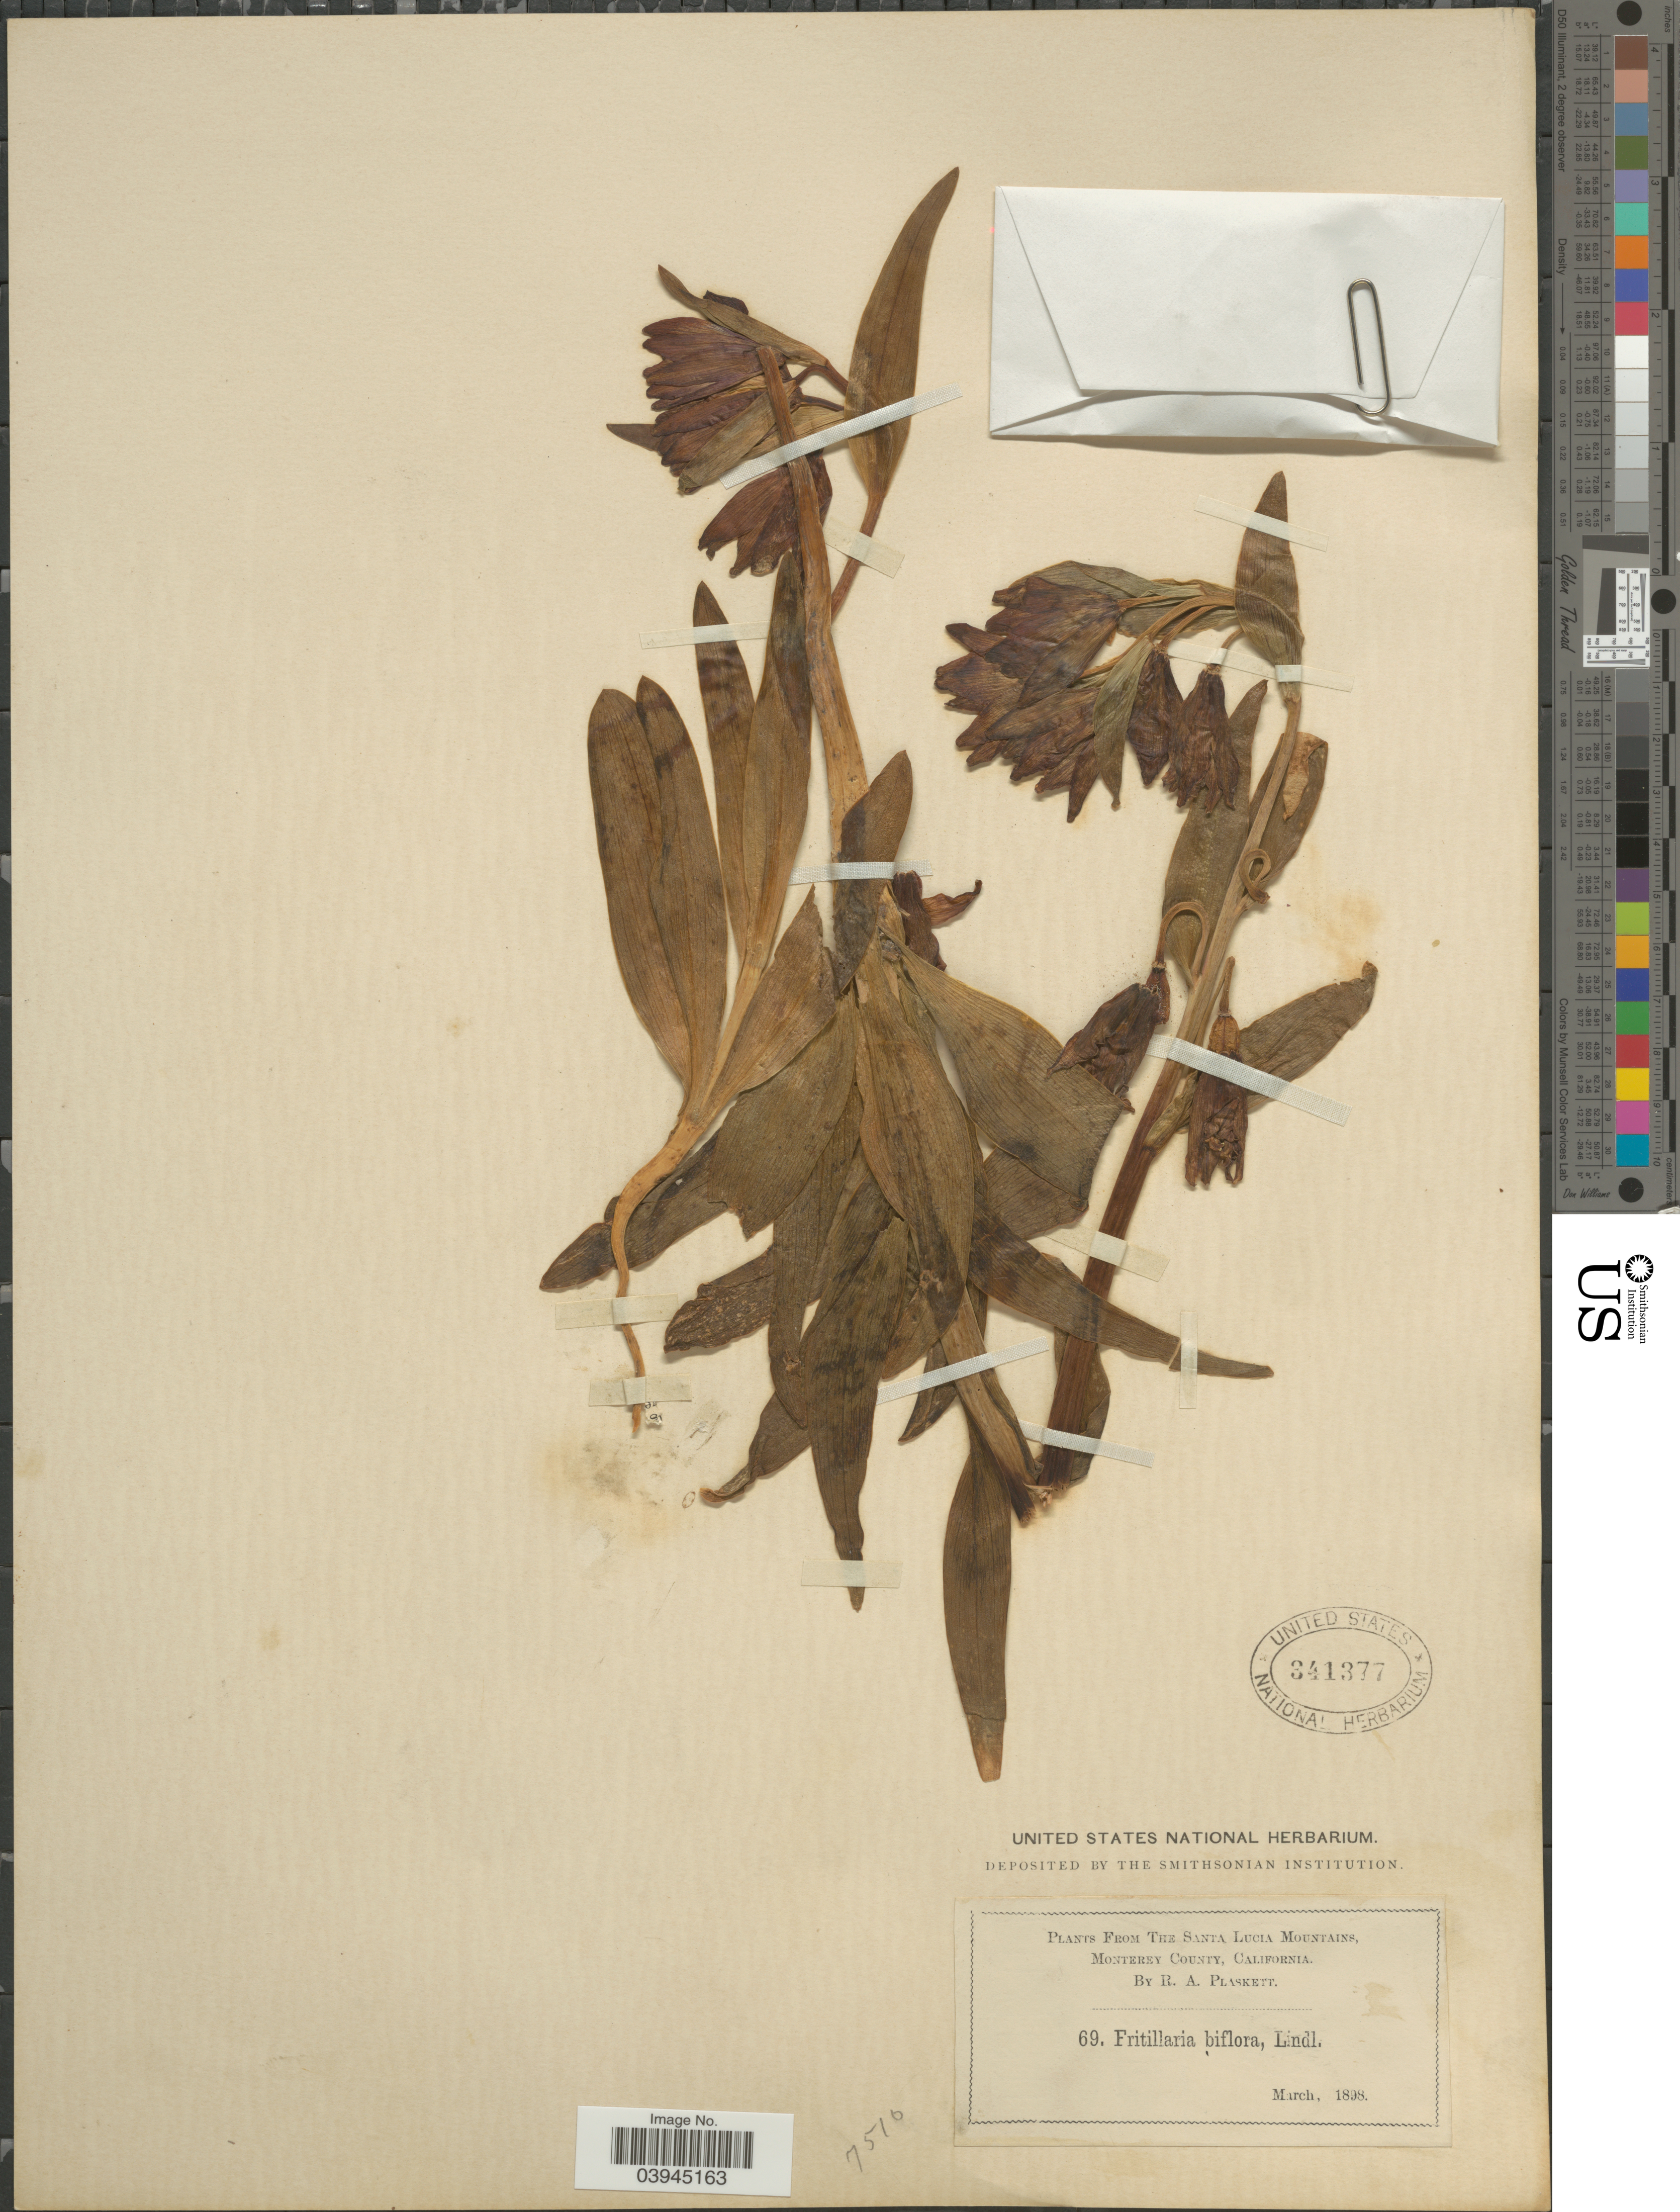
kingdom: Plantae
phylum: Tracheophyta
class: Liliopsida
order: Liliales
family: Liliaceae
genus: Fritillaria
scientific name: Fritillaria biflora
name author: Lindl.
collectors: R. Plaskett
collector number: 69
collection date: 1898-03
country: United States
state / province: California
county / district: Monterey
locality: Santa Lucia Mountains, Monterey County.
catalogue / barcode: US 341377